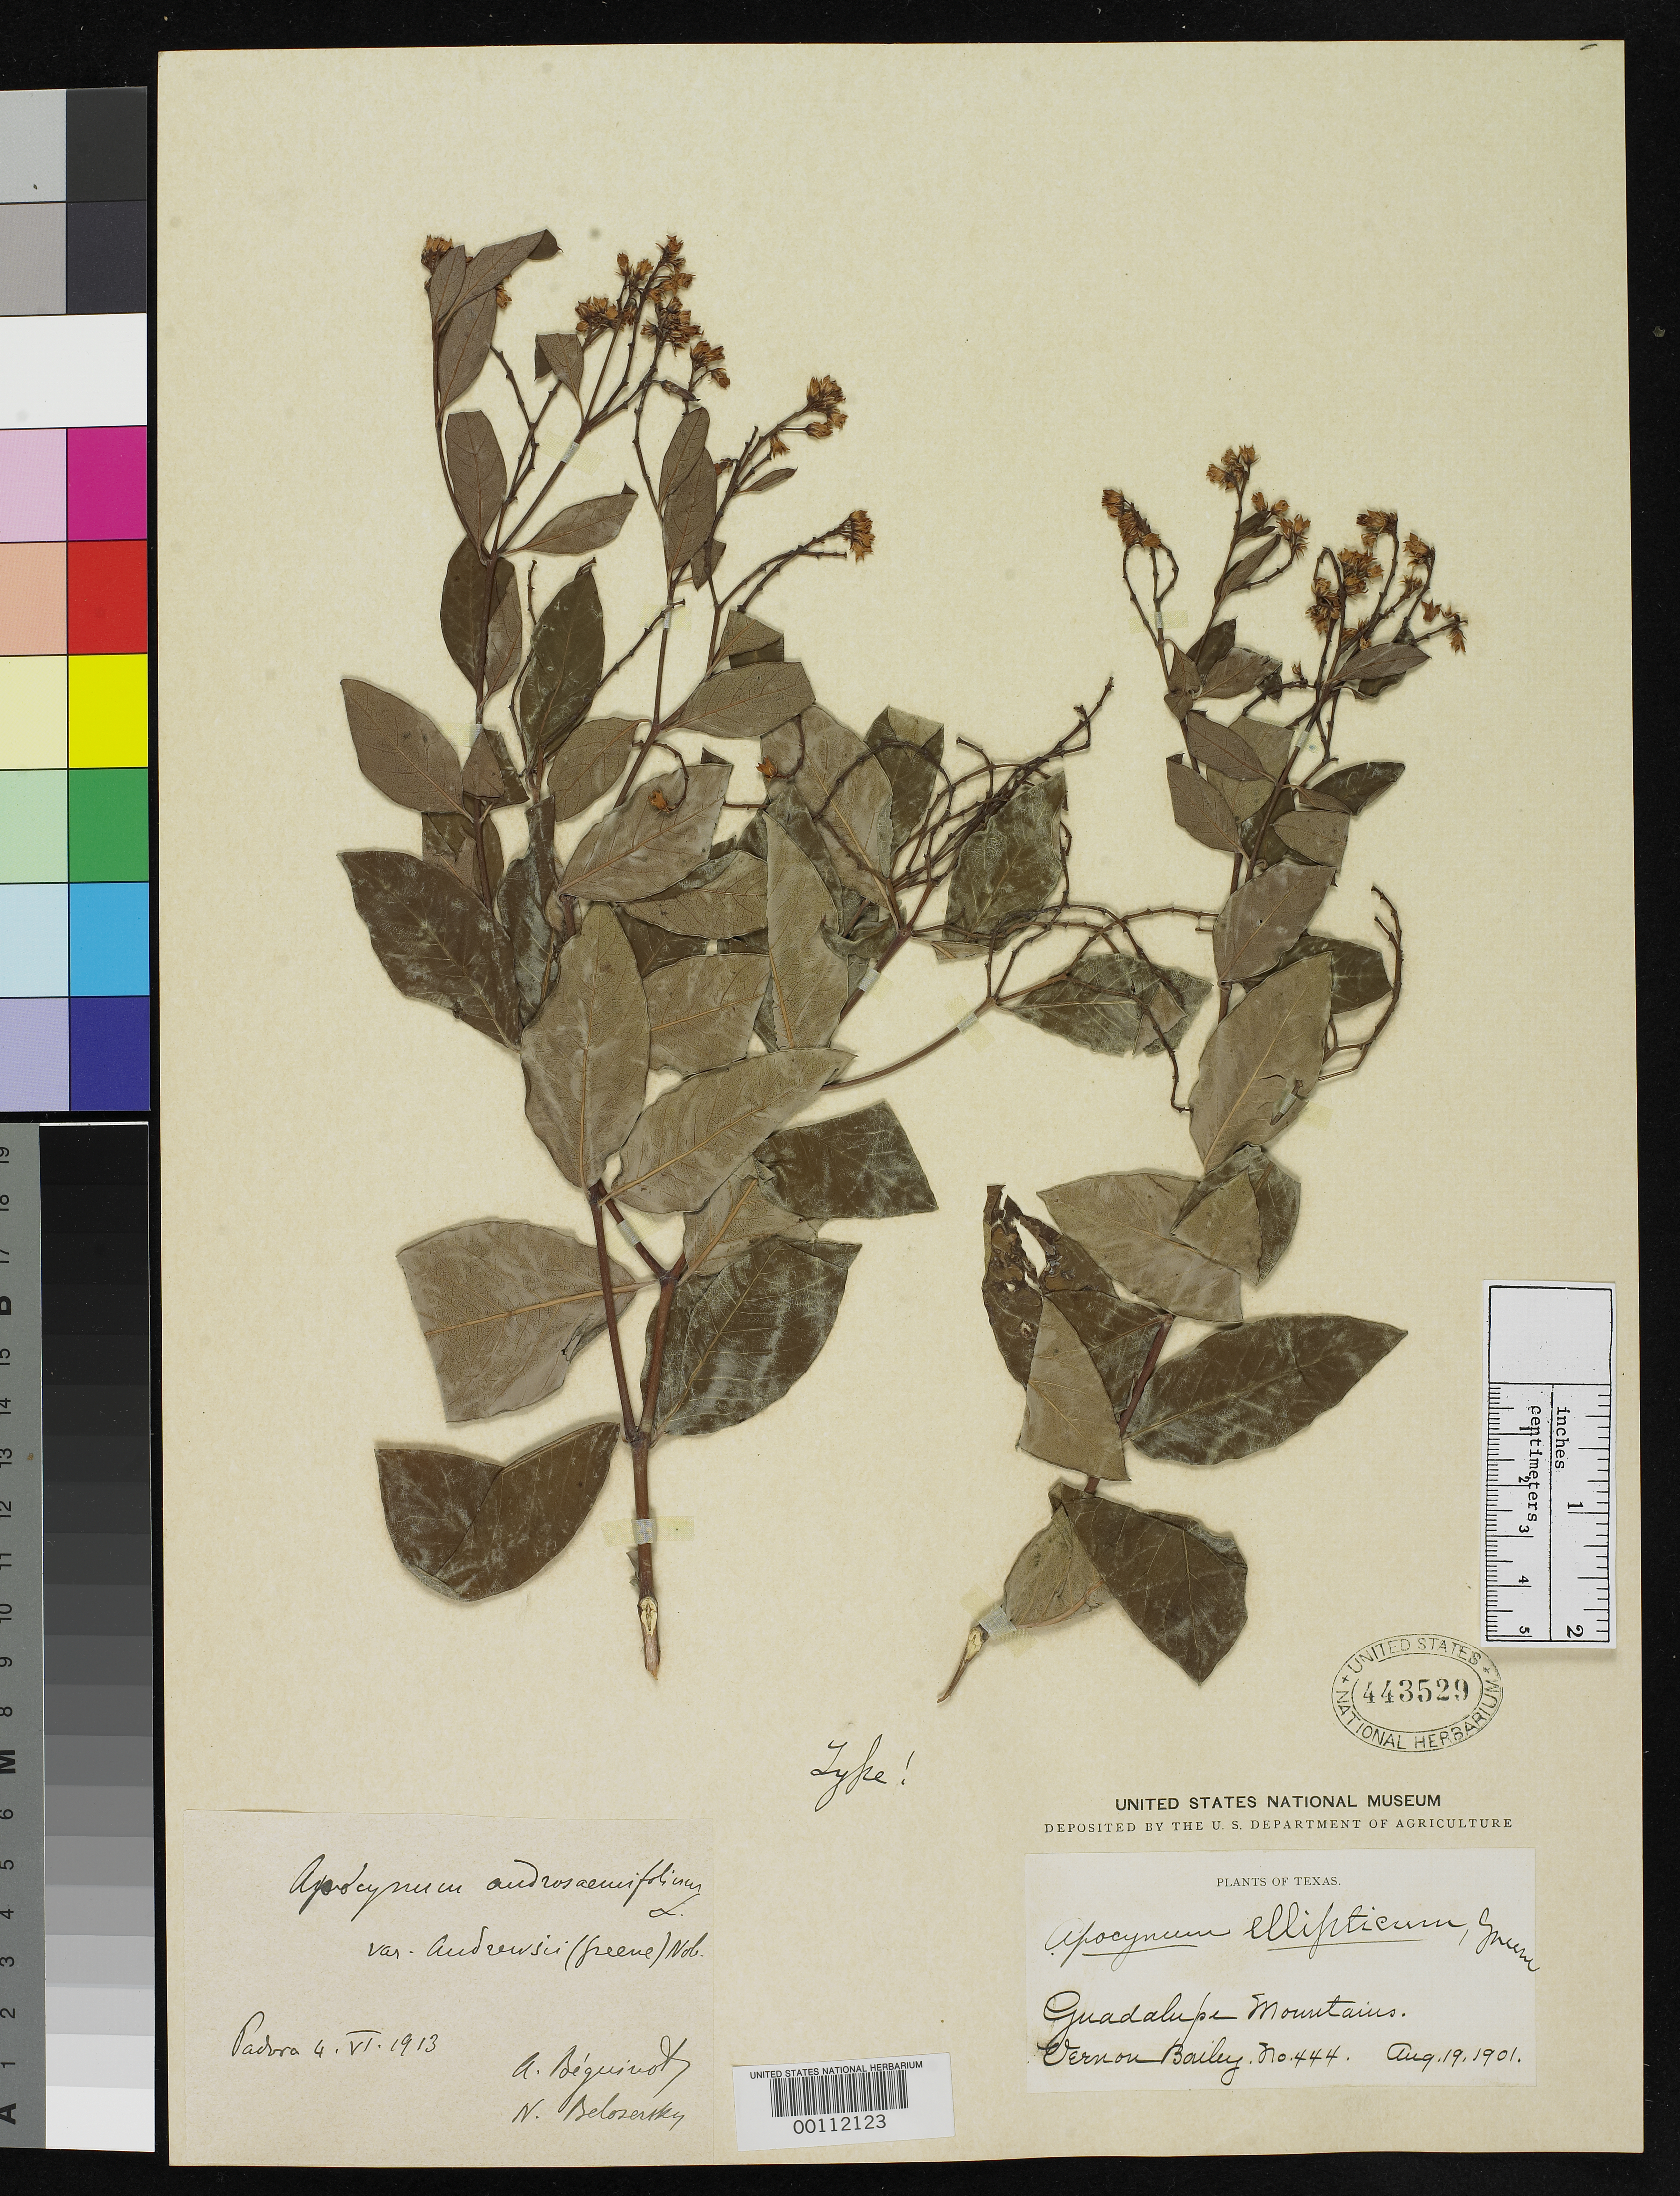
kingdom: Plantae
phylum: Tracheophyta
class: Magnoliopsida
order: Gentianales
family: Apocynaceae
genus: Apocynum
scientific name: Apocynum ellipticum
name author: Greene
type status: Holotype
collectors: V. O. Bailey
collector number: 444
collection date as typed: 19 Aug 1901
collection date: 1901-08-19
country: United States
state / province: Texas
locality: Guadalupe Mountains.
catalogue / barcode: US 443529